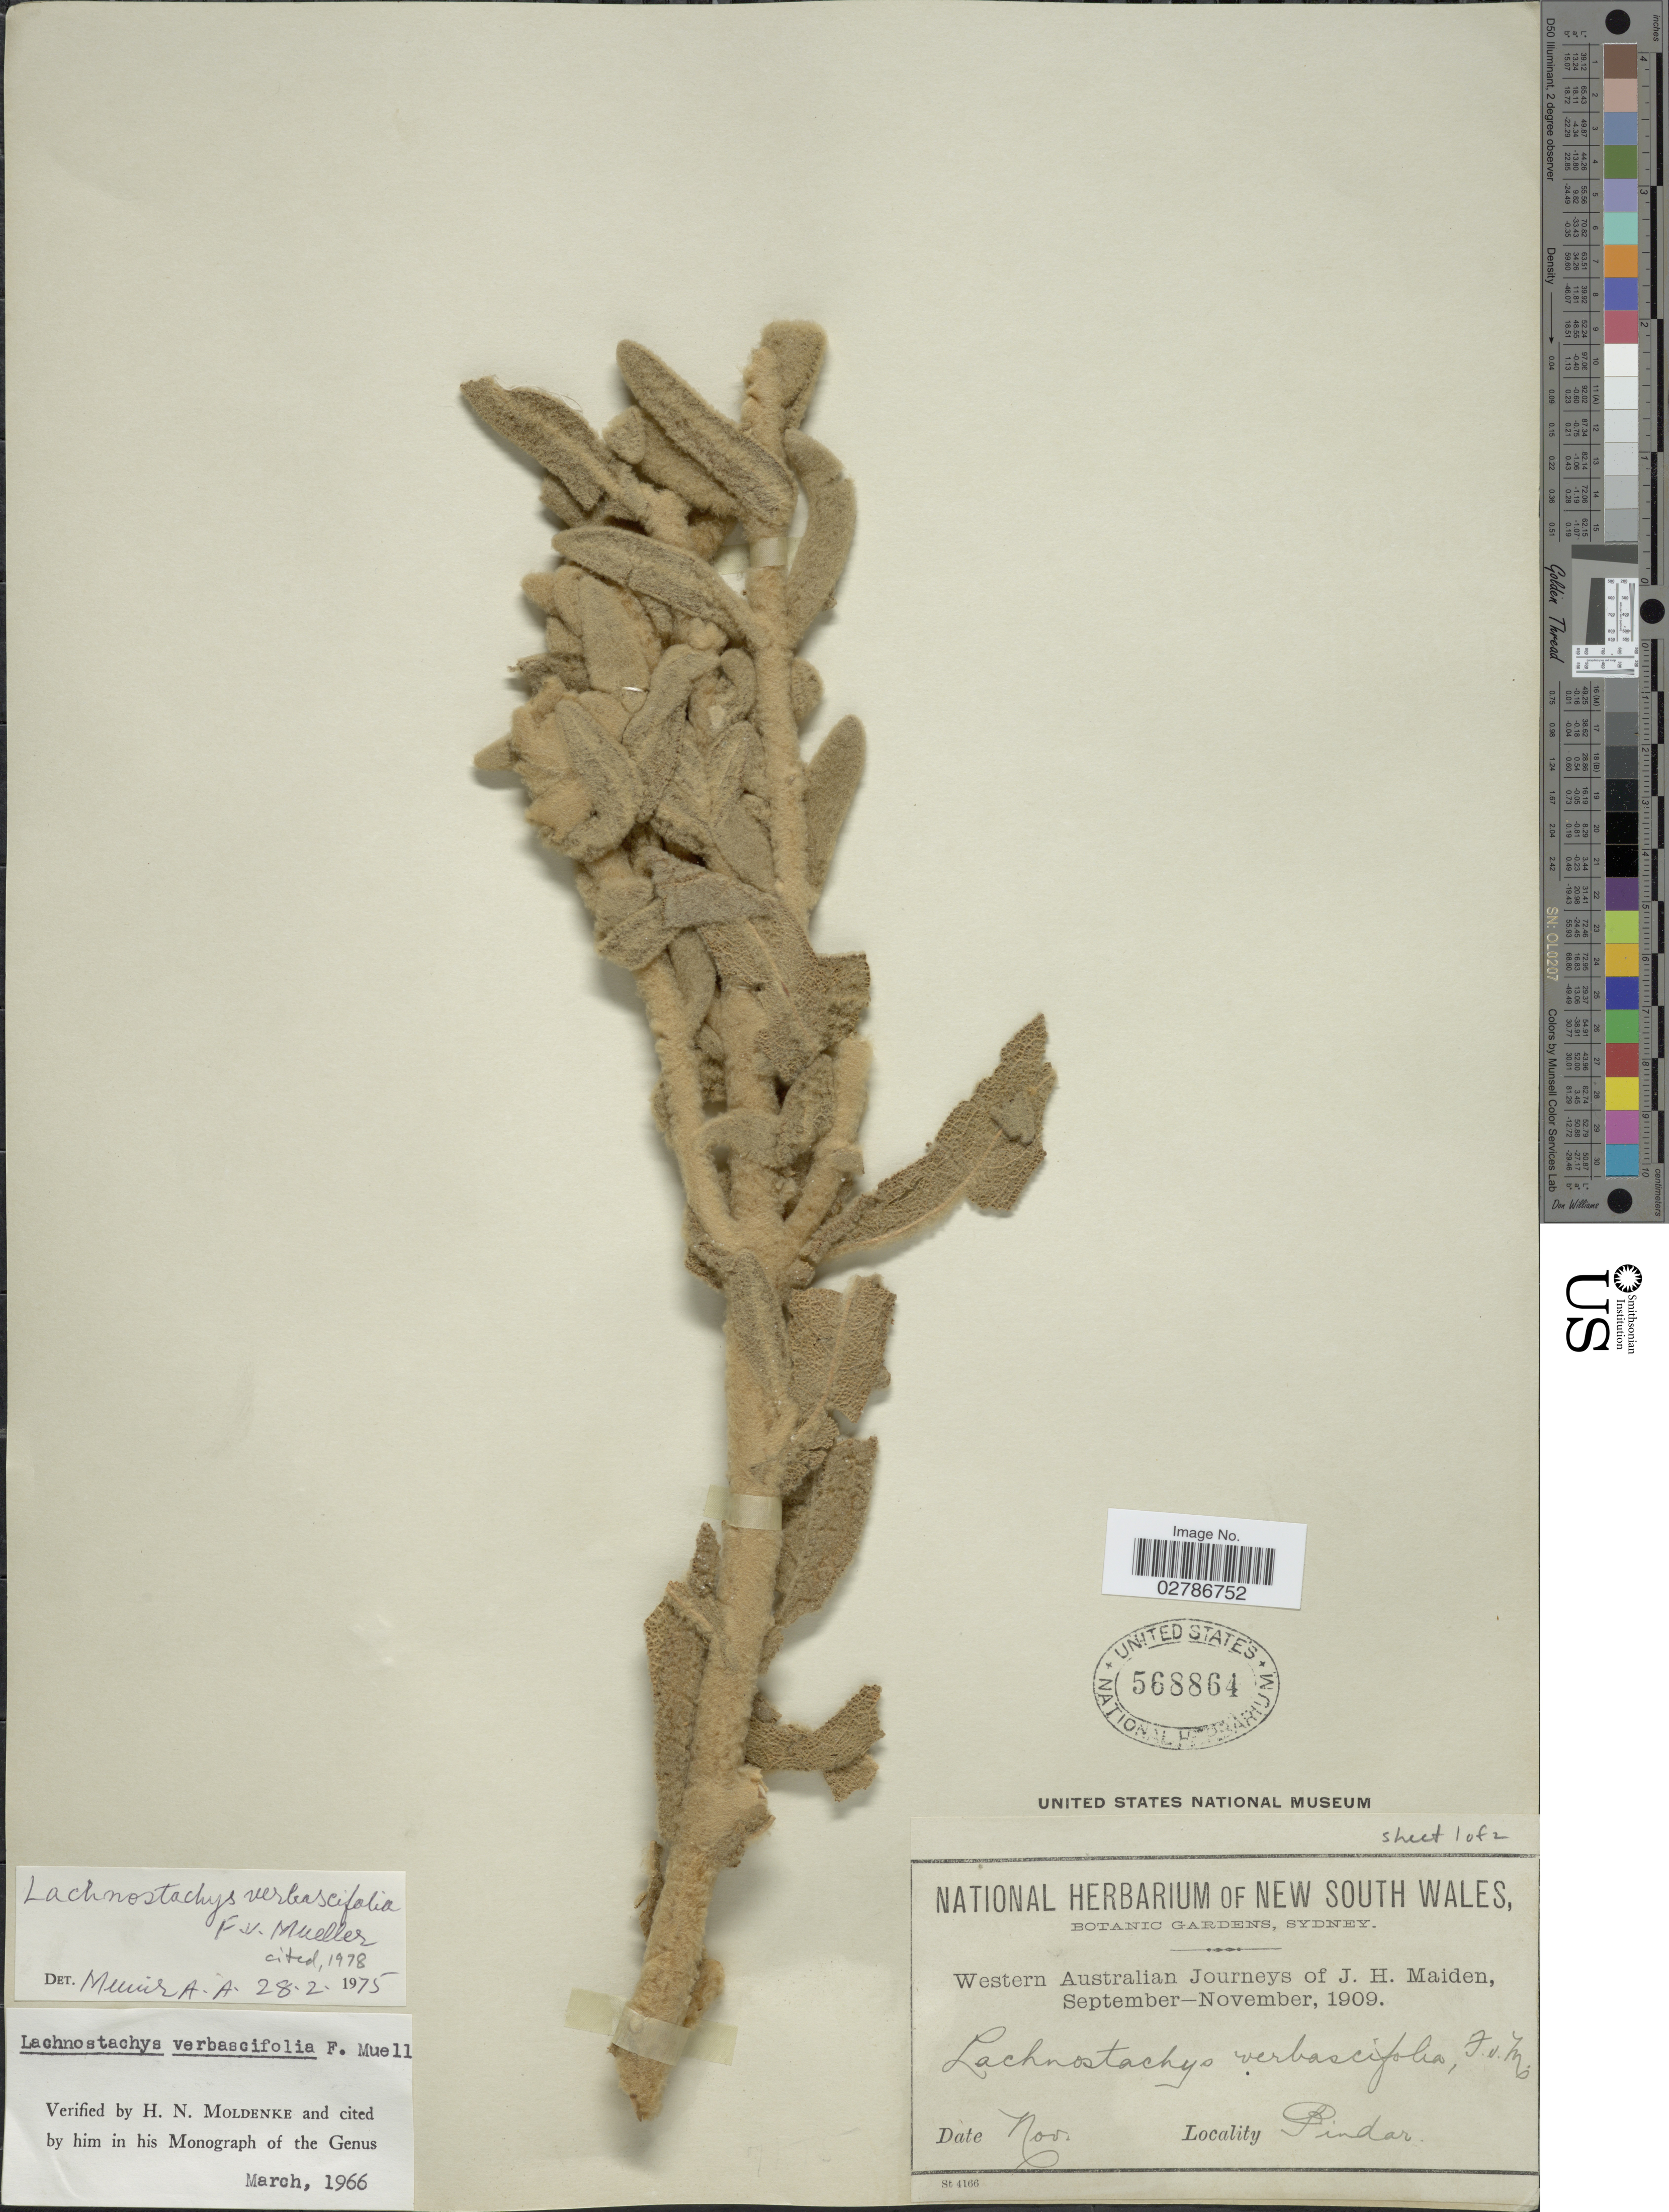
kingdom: Plantae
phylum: Tracheophyta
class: Magnoliopsida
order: Lamiales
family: Lamiaceae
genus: Lachnostachys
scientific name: Lachnostachys verbascifolia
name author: F. Muell.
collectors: J. Maiden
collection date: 1909-11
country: Australia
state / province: Western Australia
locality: Western Australian Journeys. Pindar.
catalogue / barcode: US 568864